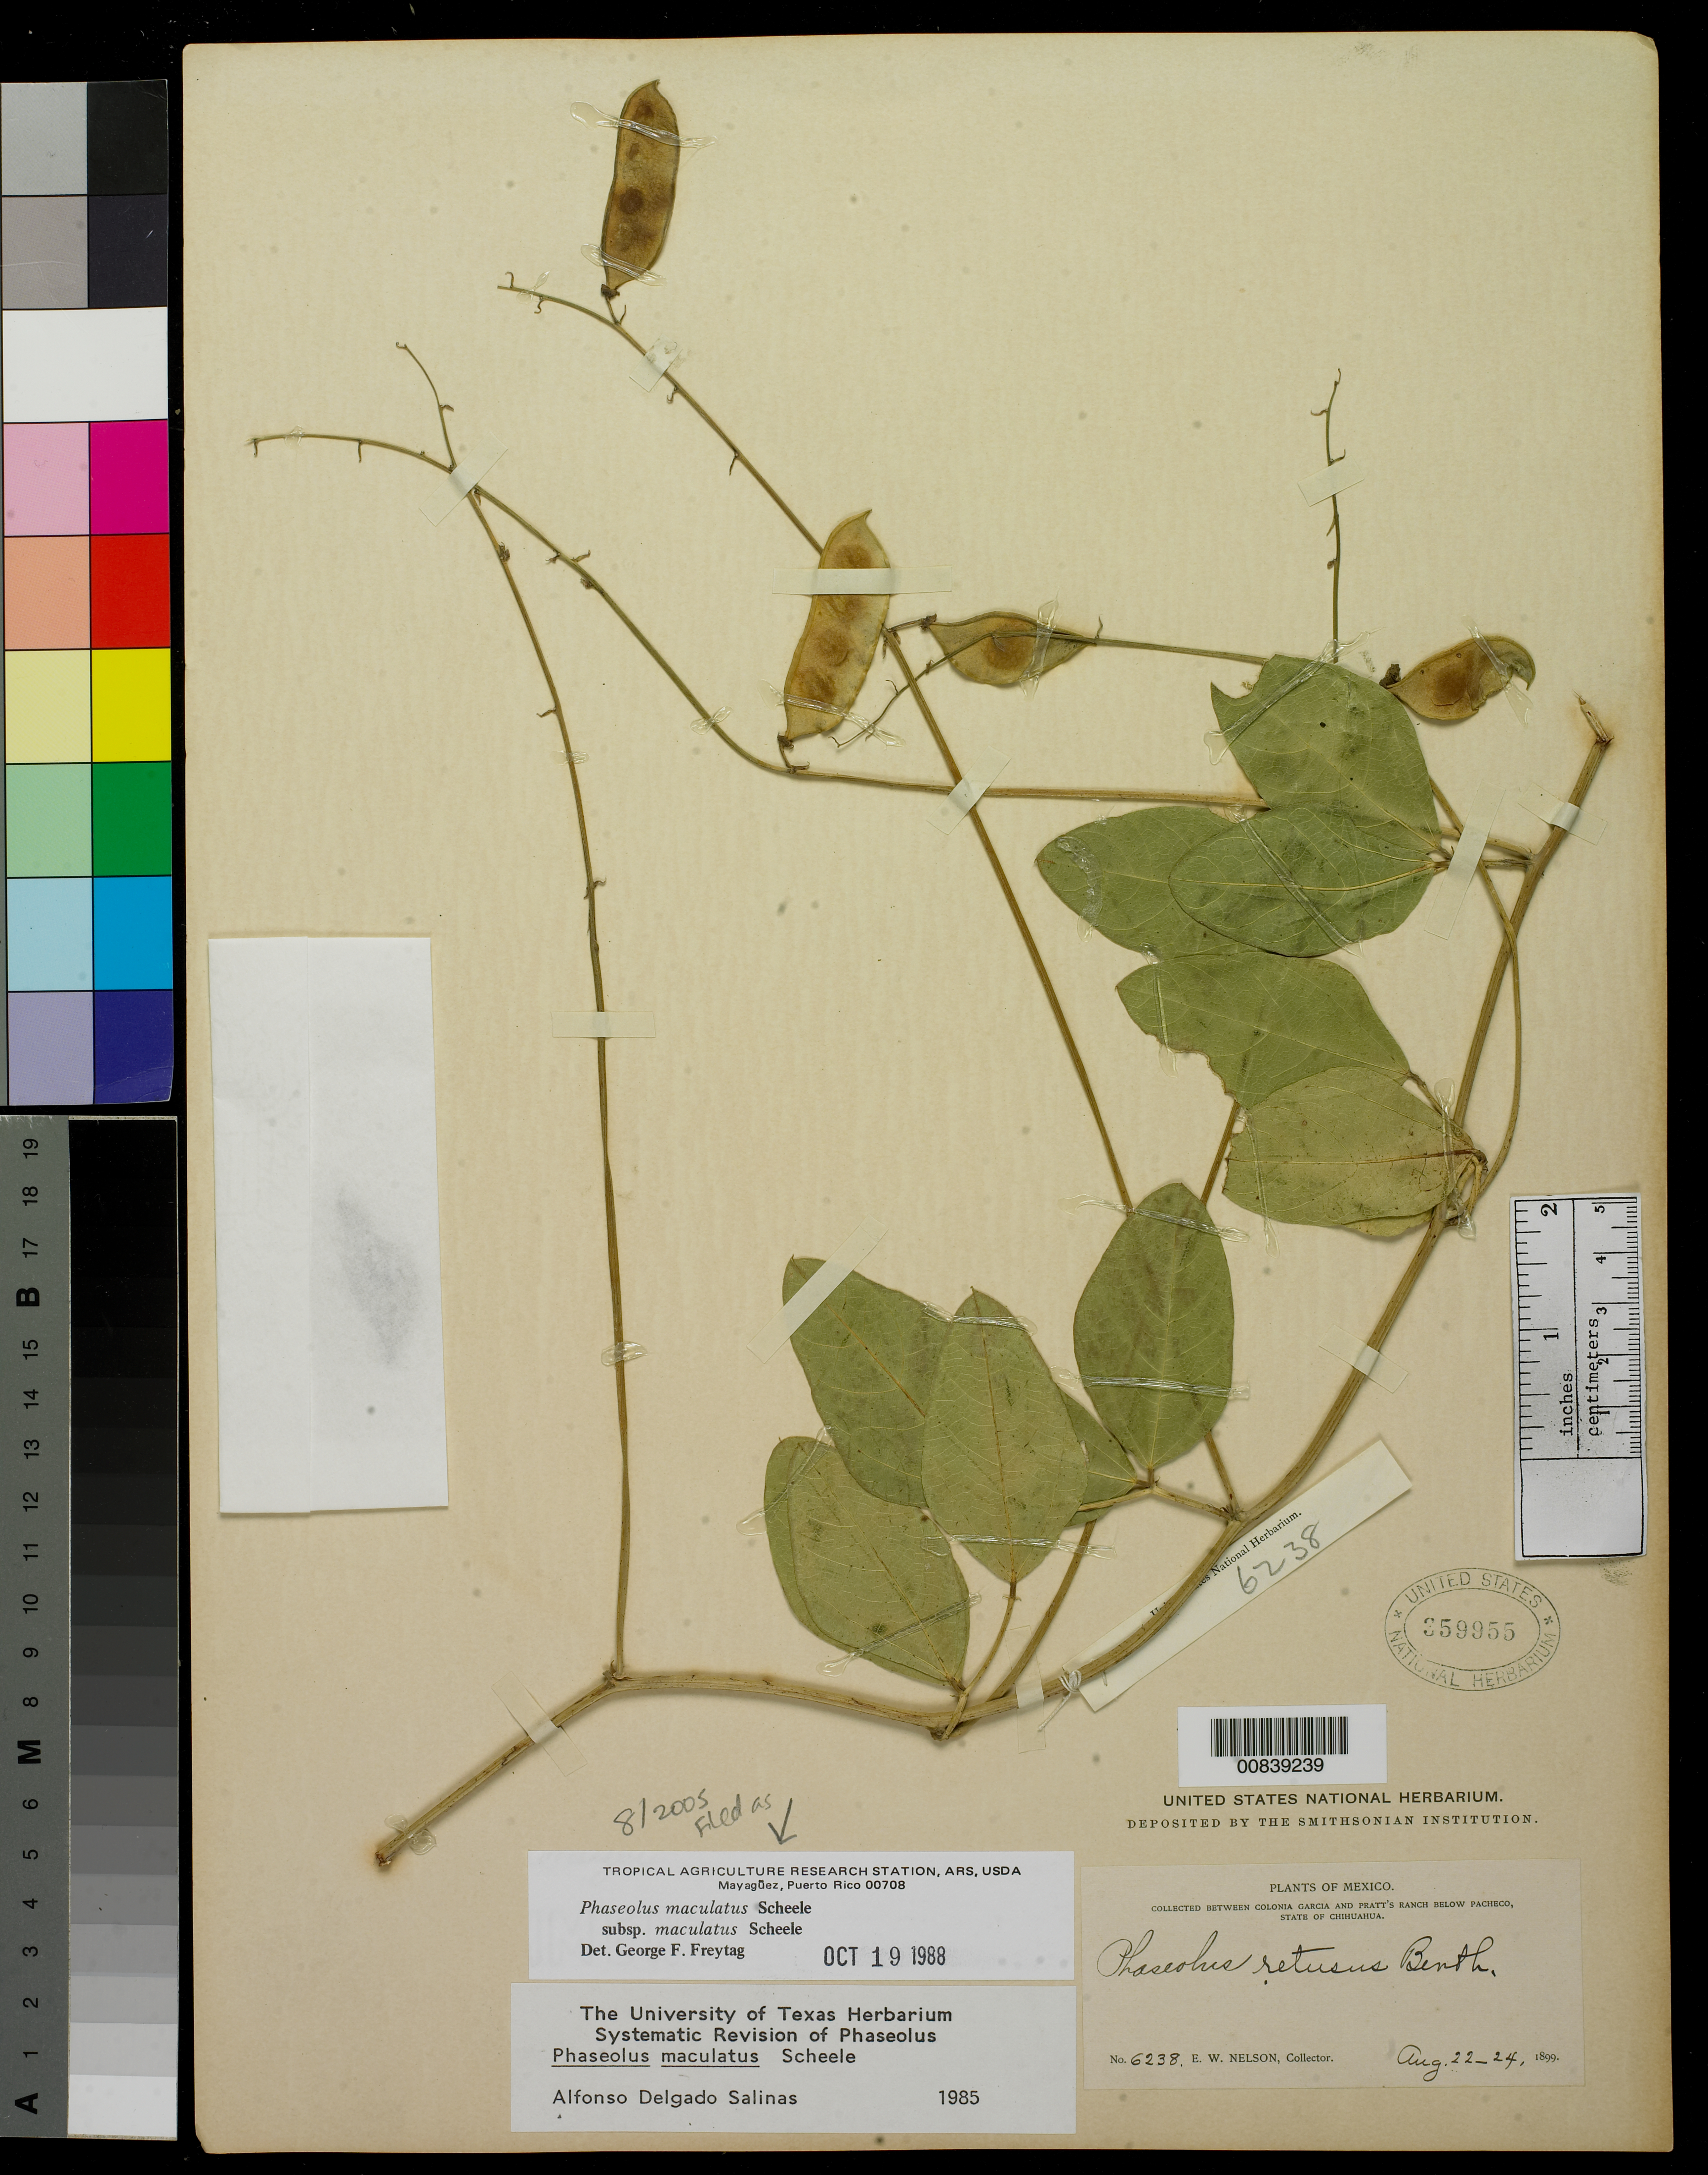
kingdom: Plantae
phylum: Tracheophyta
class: Magnoliopsida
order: Fabales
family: Fabaceae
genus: Phaseolus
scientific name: Phaseolus maculatus subsp. maculatus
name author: Scheele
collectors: E. W. Nelson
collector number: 6238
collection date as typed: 22 Aug 1899 to 24 Aug 1899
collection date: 1899-08-22/1899-08-24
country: Mexico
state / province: Chihuahua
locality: Between Colonia García and Pratt's Ranch below Pacheco, Chihuahua.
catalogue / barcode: US 359955